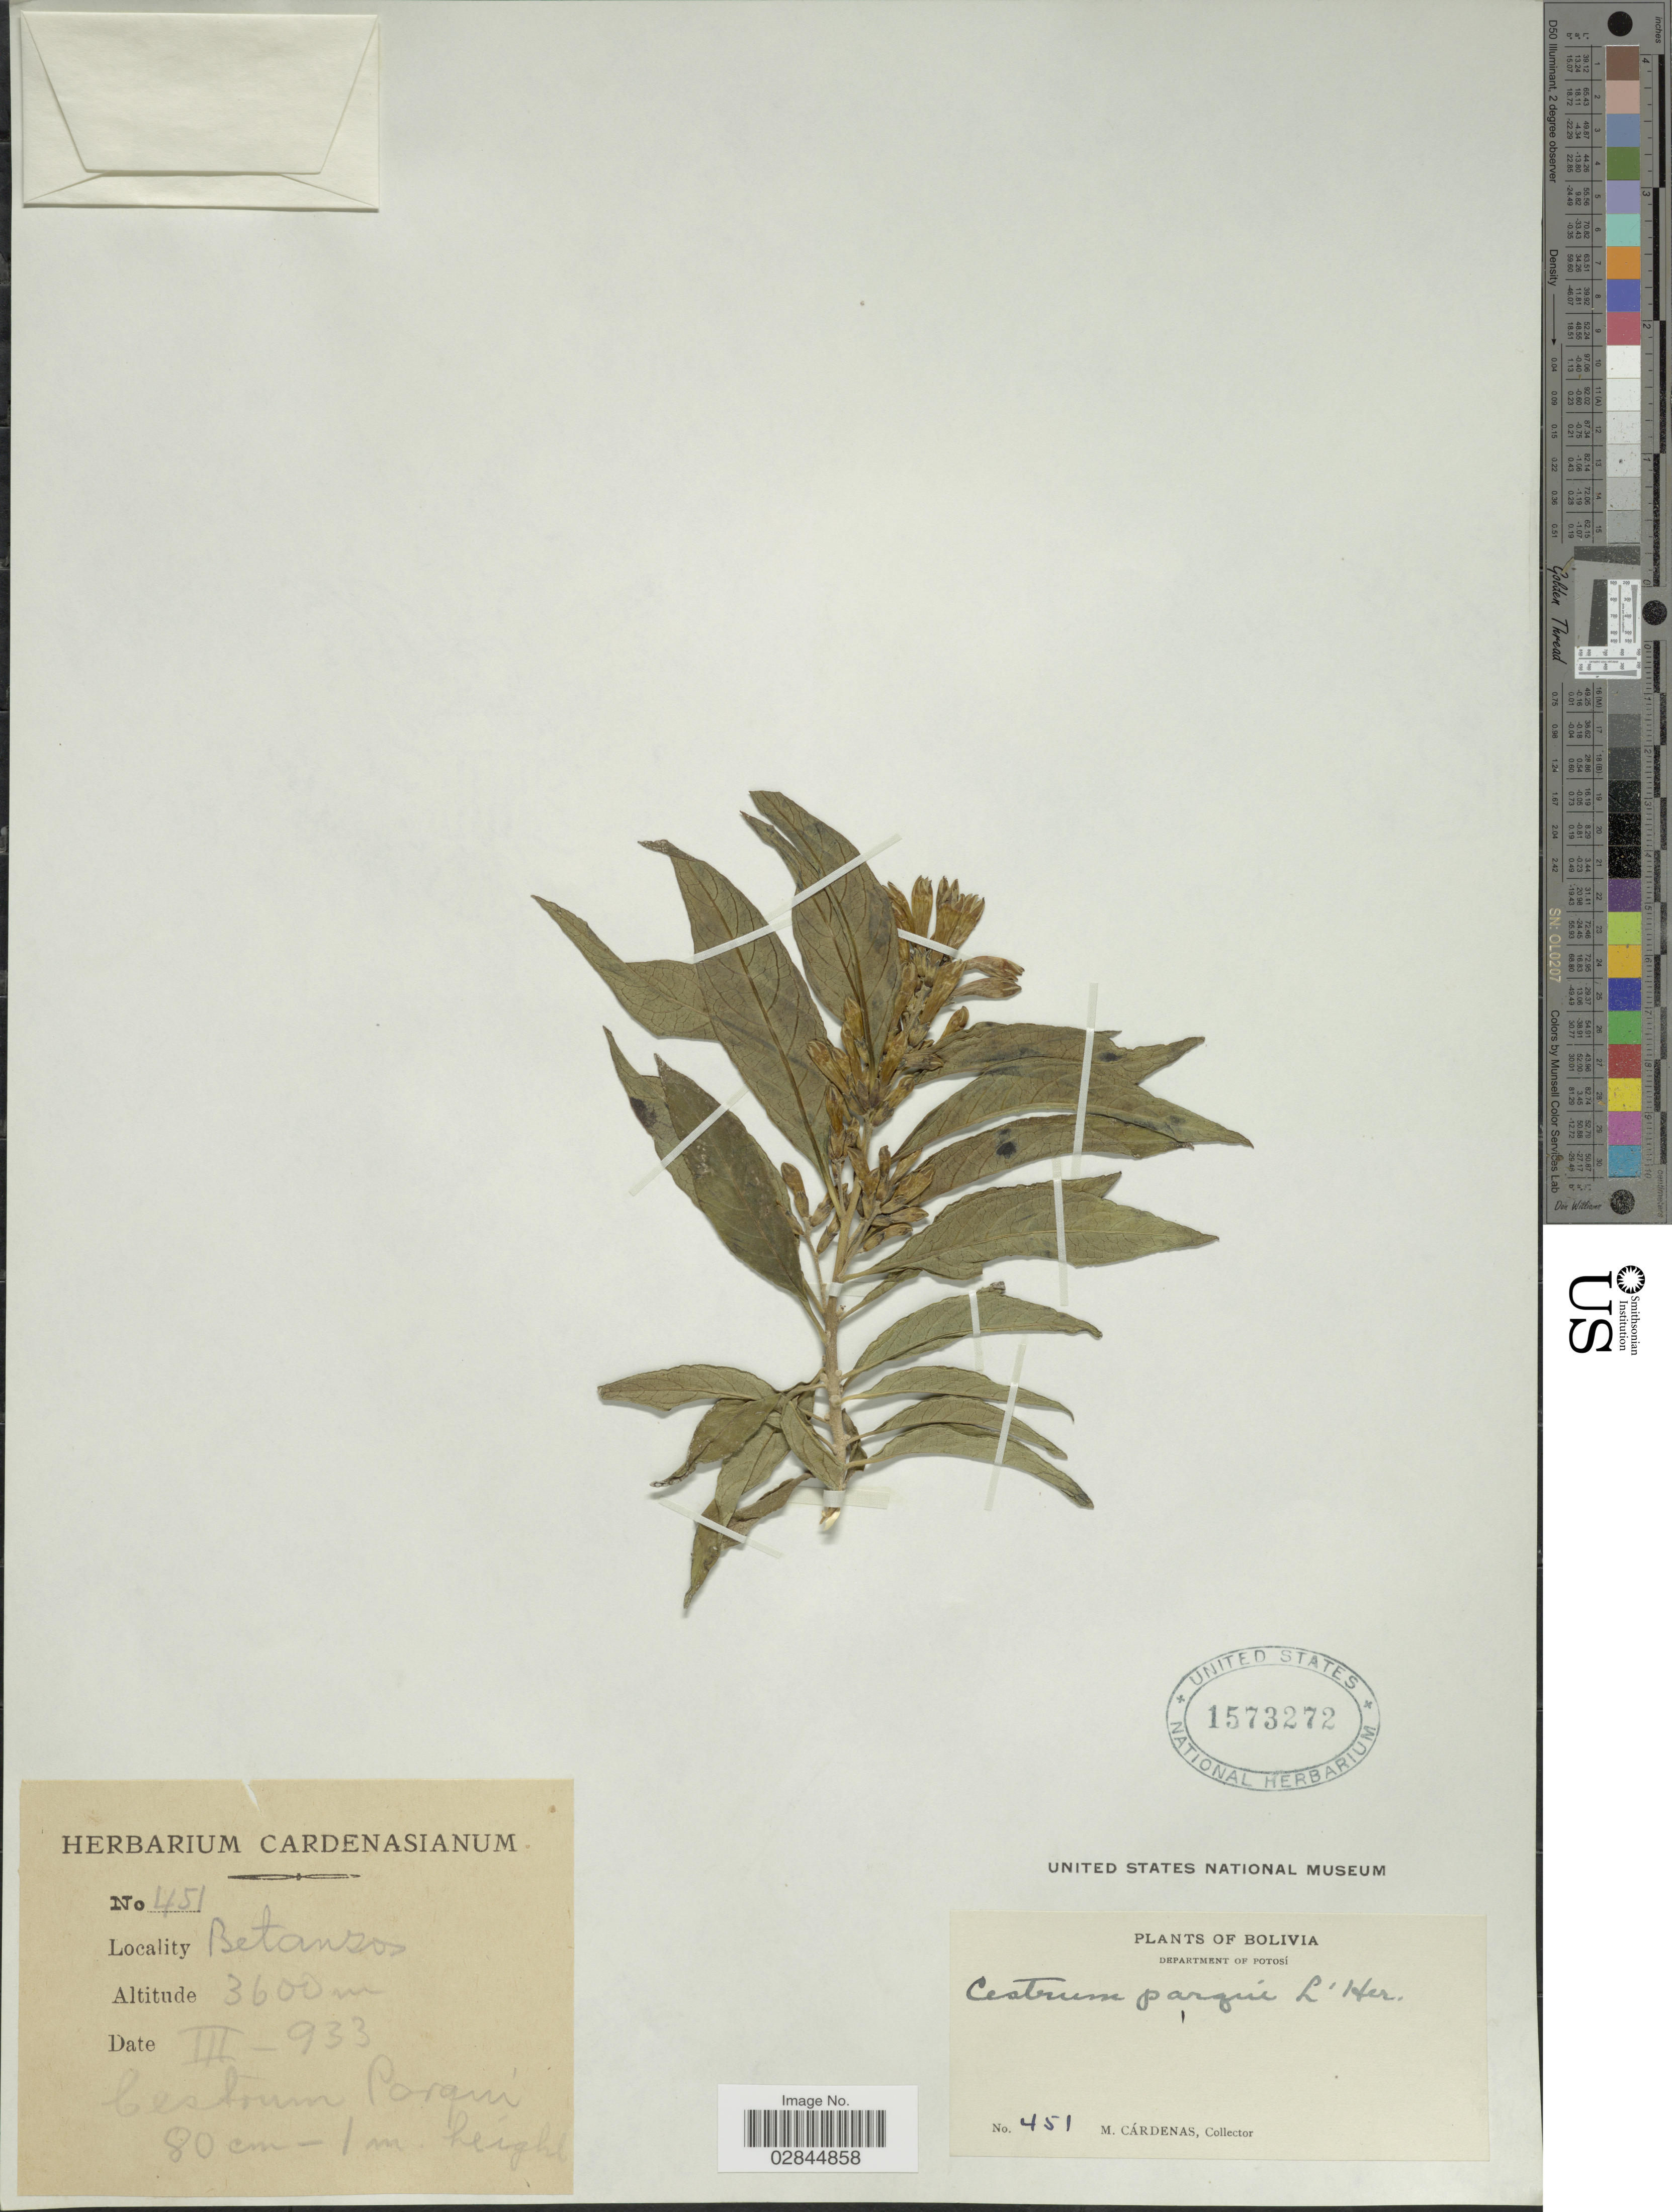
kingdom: Plantae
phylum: Tracheophyta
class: Magnoliopsida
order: Solanales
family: Solanaceae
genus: Cestrum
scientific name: Cestrum parqui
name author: L'Hér.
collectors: M. Cárdenas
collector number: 451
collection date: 1933-03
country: Bolivia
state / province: Potosi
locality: Department of Potosí. Betanzos.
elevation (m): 3600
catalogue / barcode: US 1573272